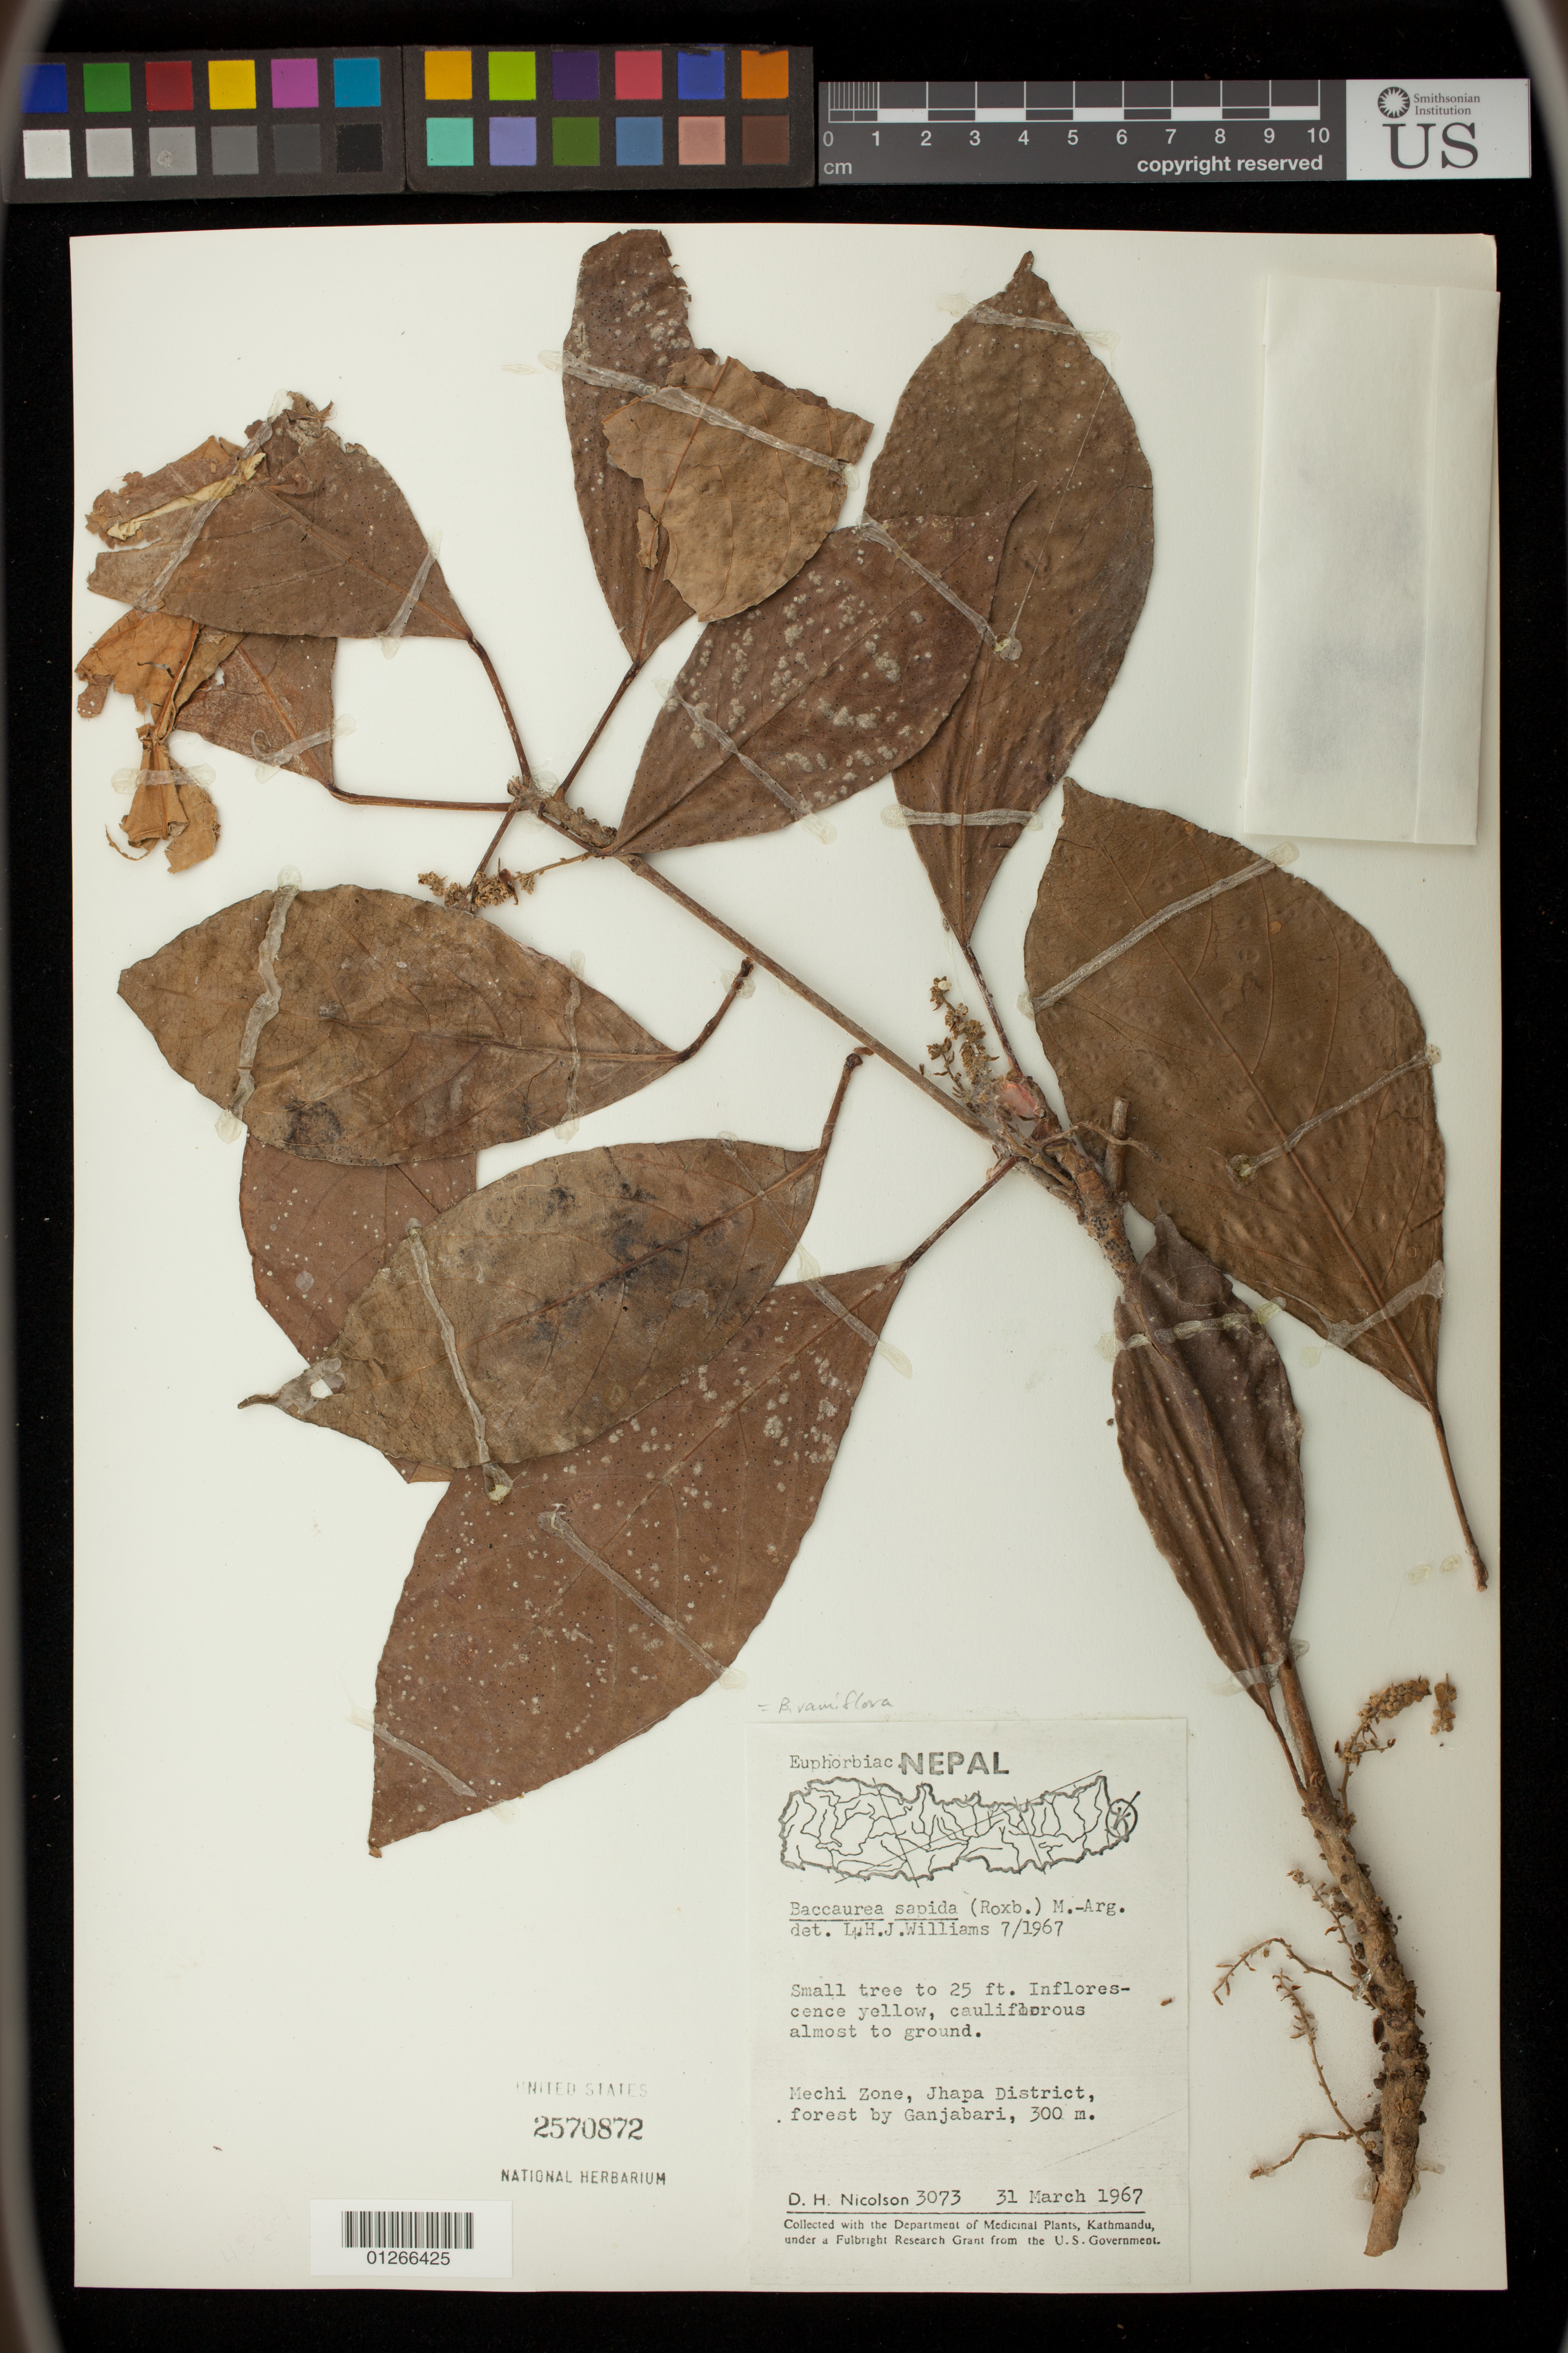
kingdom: Plantae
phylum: Tracheophyta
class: Magnoliopsida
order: Malpighiales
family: Phyllanthaceae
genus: Baccaurea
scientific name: Baccaurea ramiflora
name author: Lour.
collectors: L. H. J. Williams & D. H. Nicolson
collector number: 3073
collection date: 1967-03-31/1967-07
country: Nepal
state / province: Eastern Region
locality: Mechi Zone, Jhapa District, forest by Ganjabari 300m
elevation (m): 300